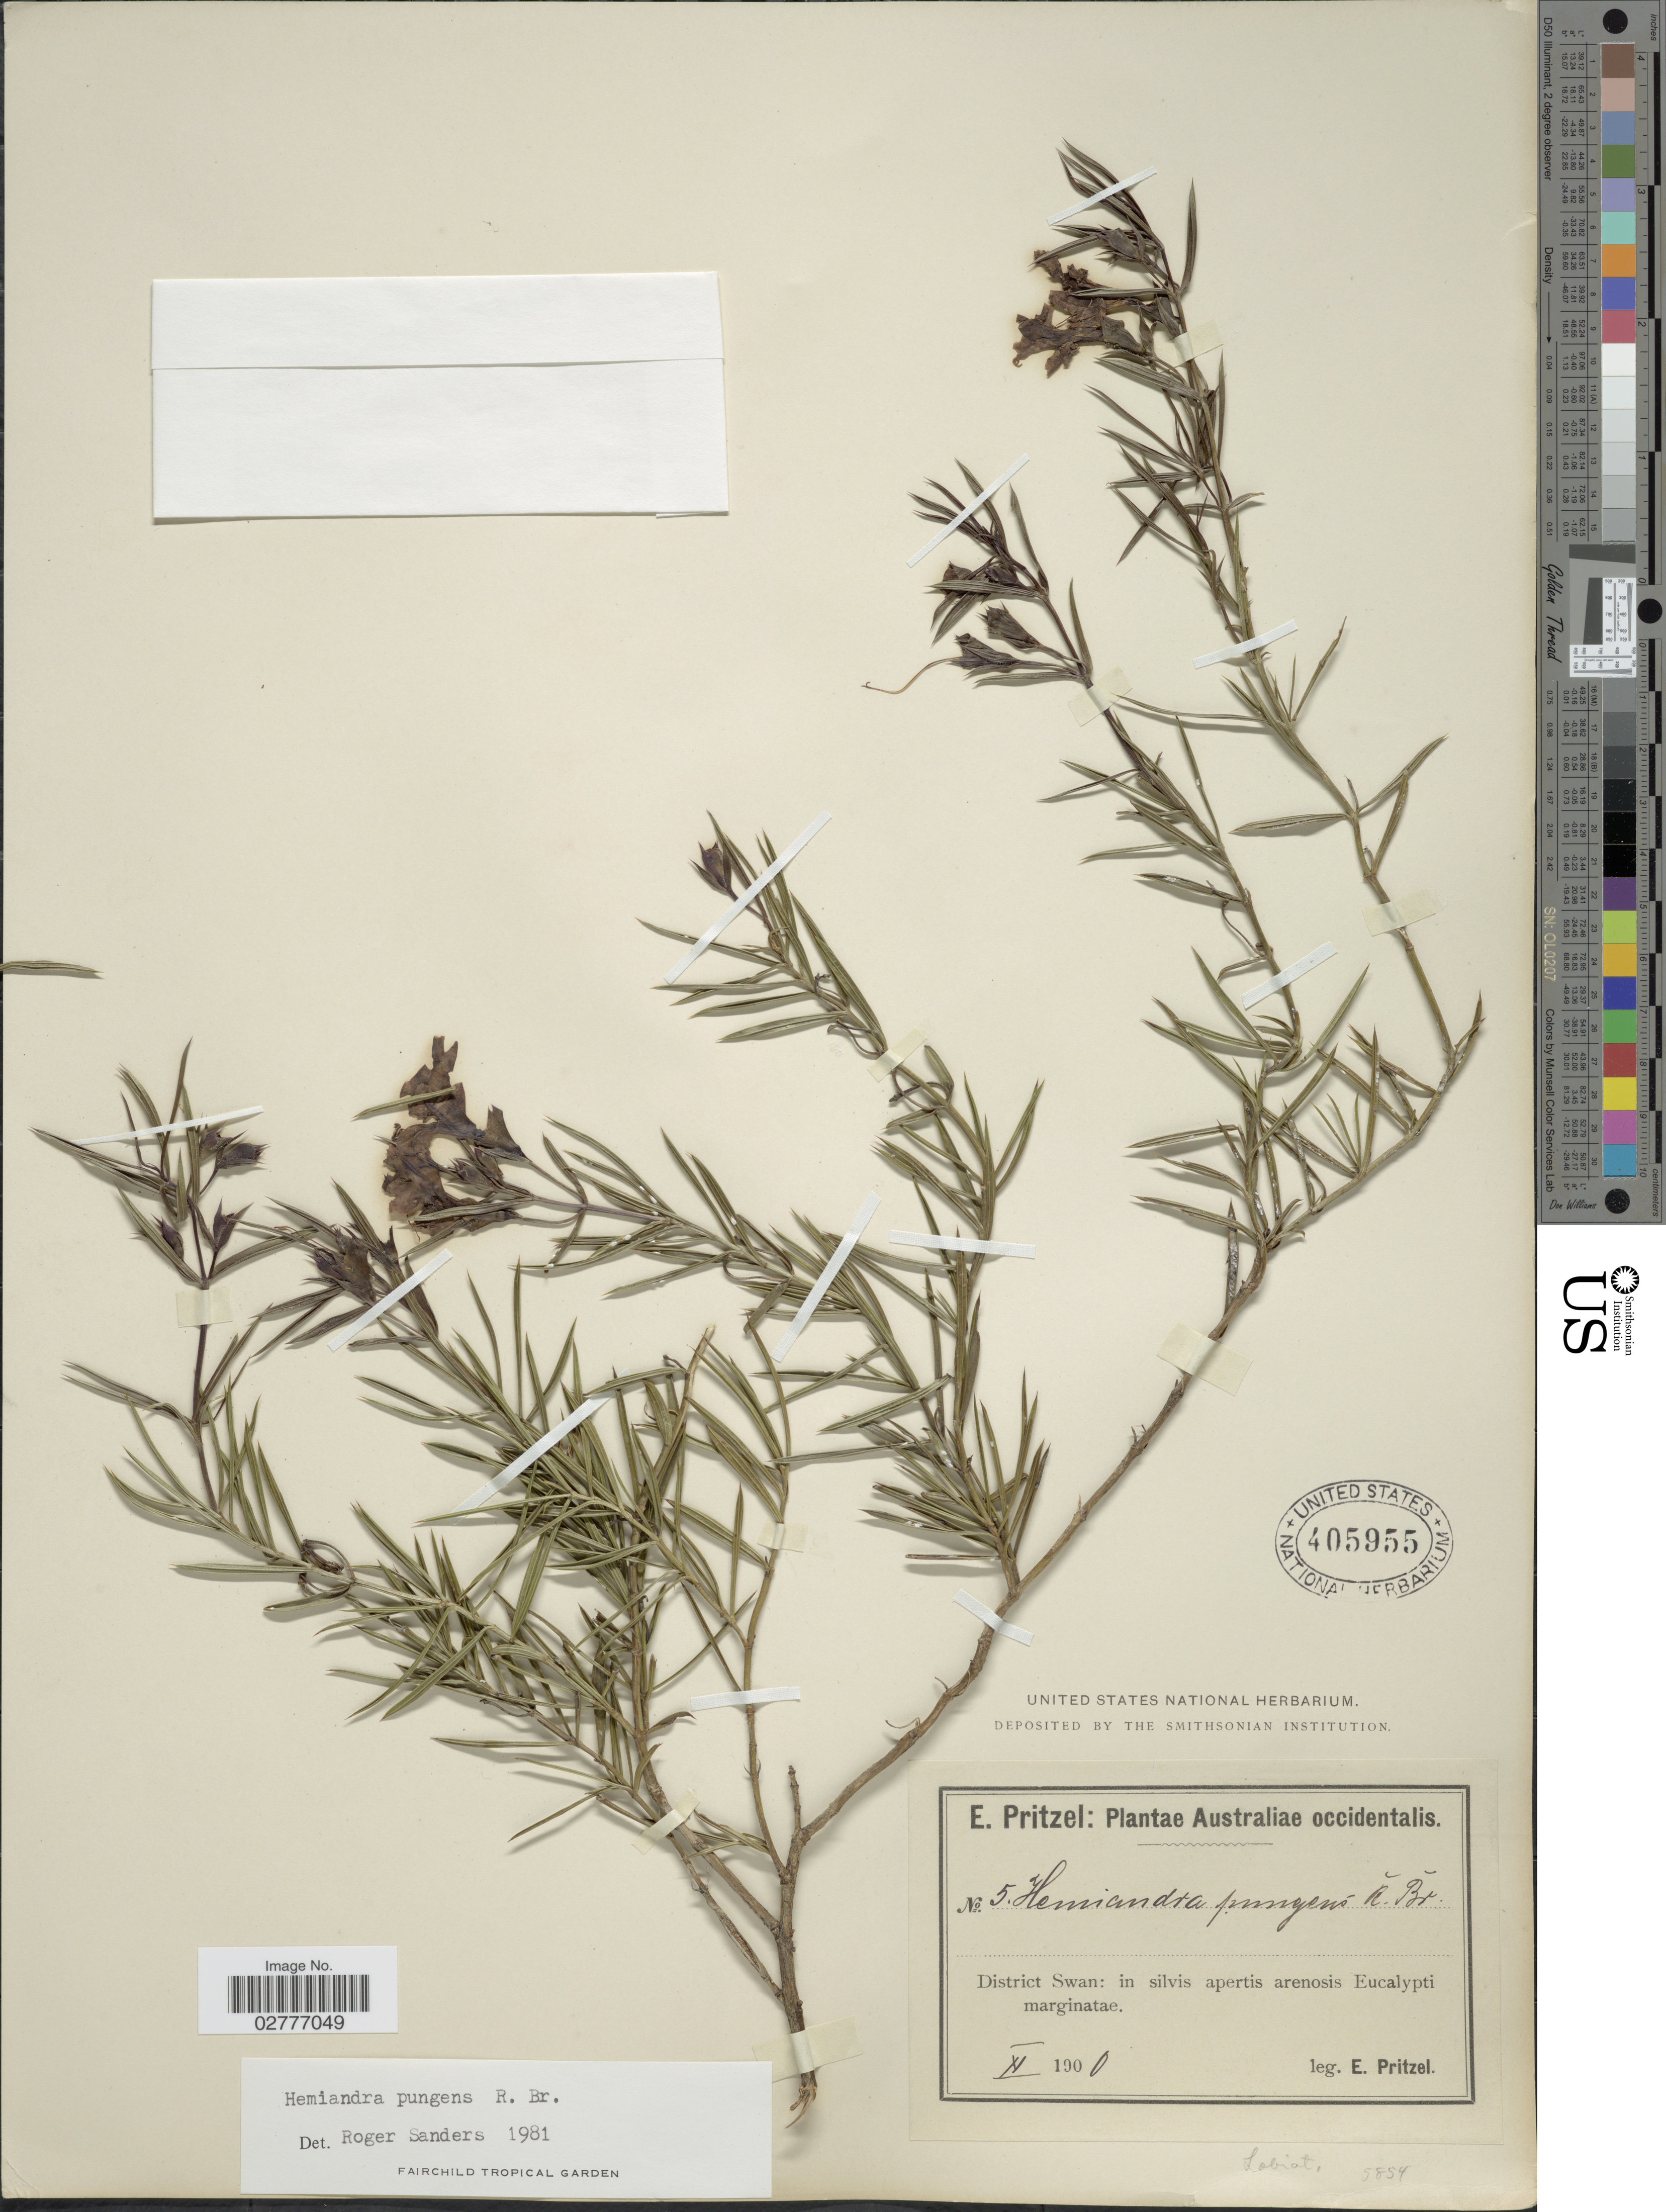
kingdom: Plantae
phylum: Tracheophyta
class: Magnoliopsida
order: Lamiales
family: Lamiaceae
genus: Hemiandra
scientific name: Hemiandra pungens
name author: R. Br.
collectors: E. G. Pritzel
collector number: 5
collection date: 1900-11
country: Australia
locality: Australiae occidentalis. District Swan: in silvis apertis arenosis Eucalypti marginatae.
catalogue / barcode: US 405955